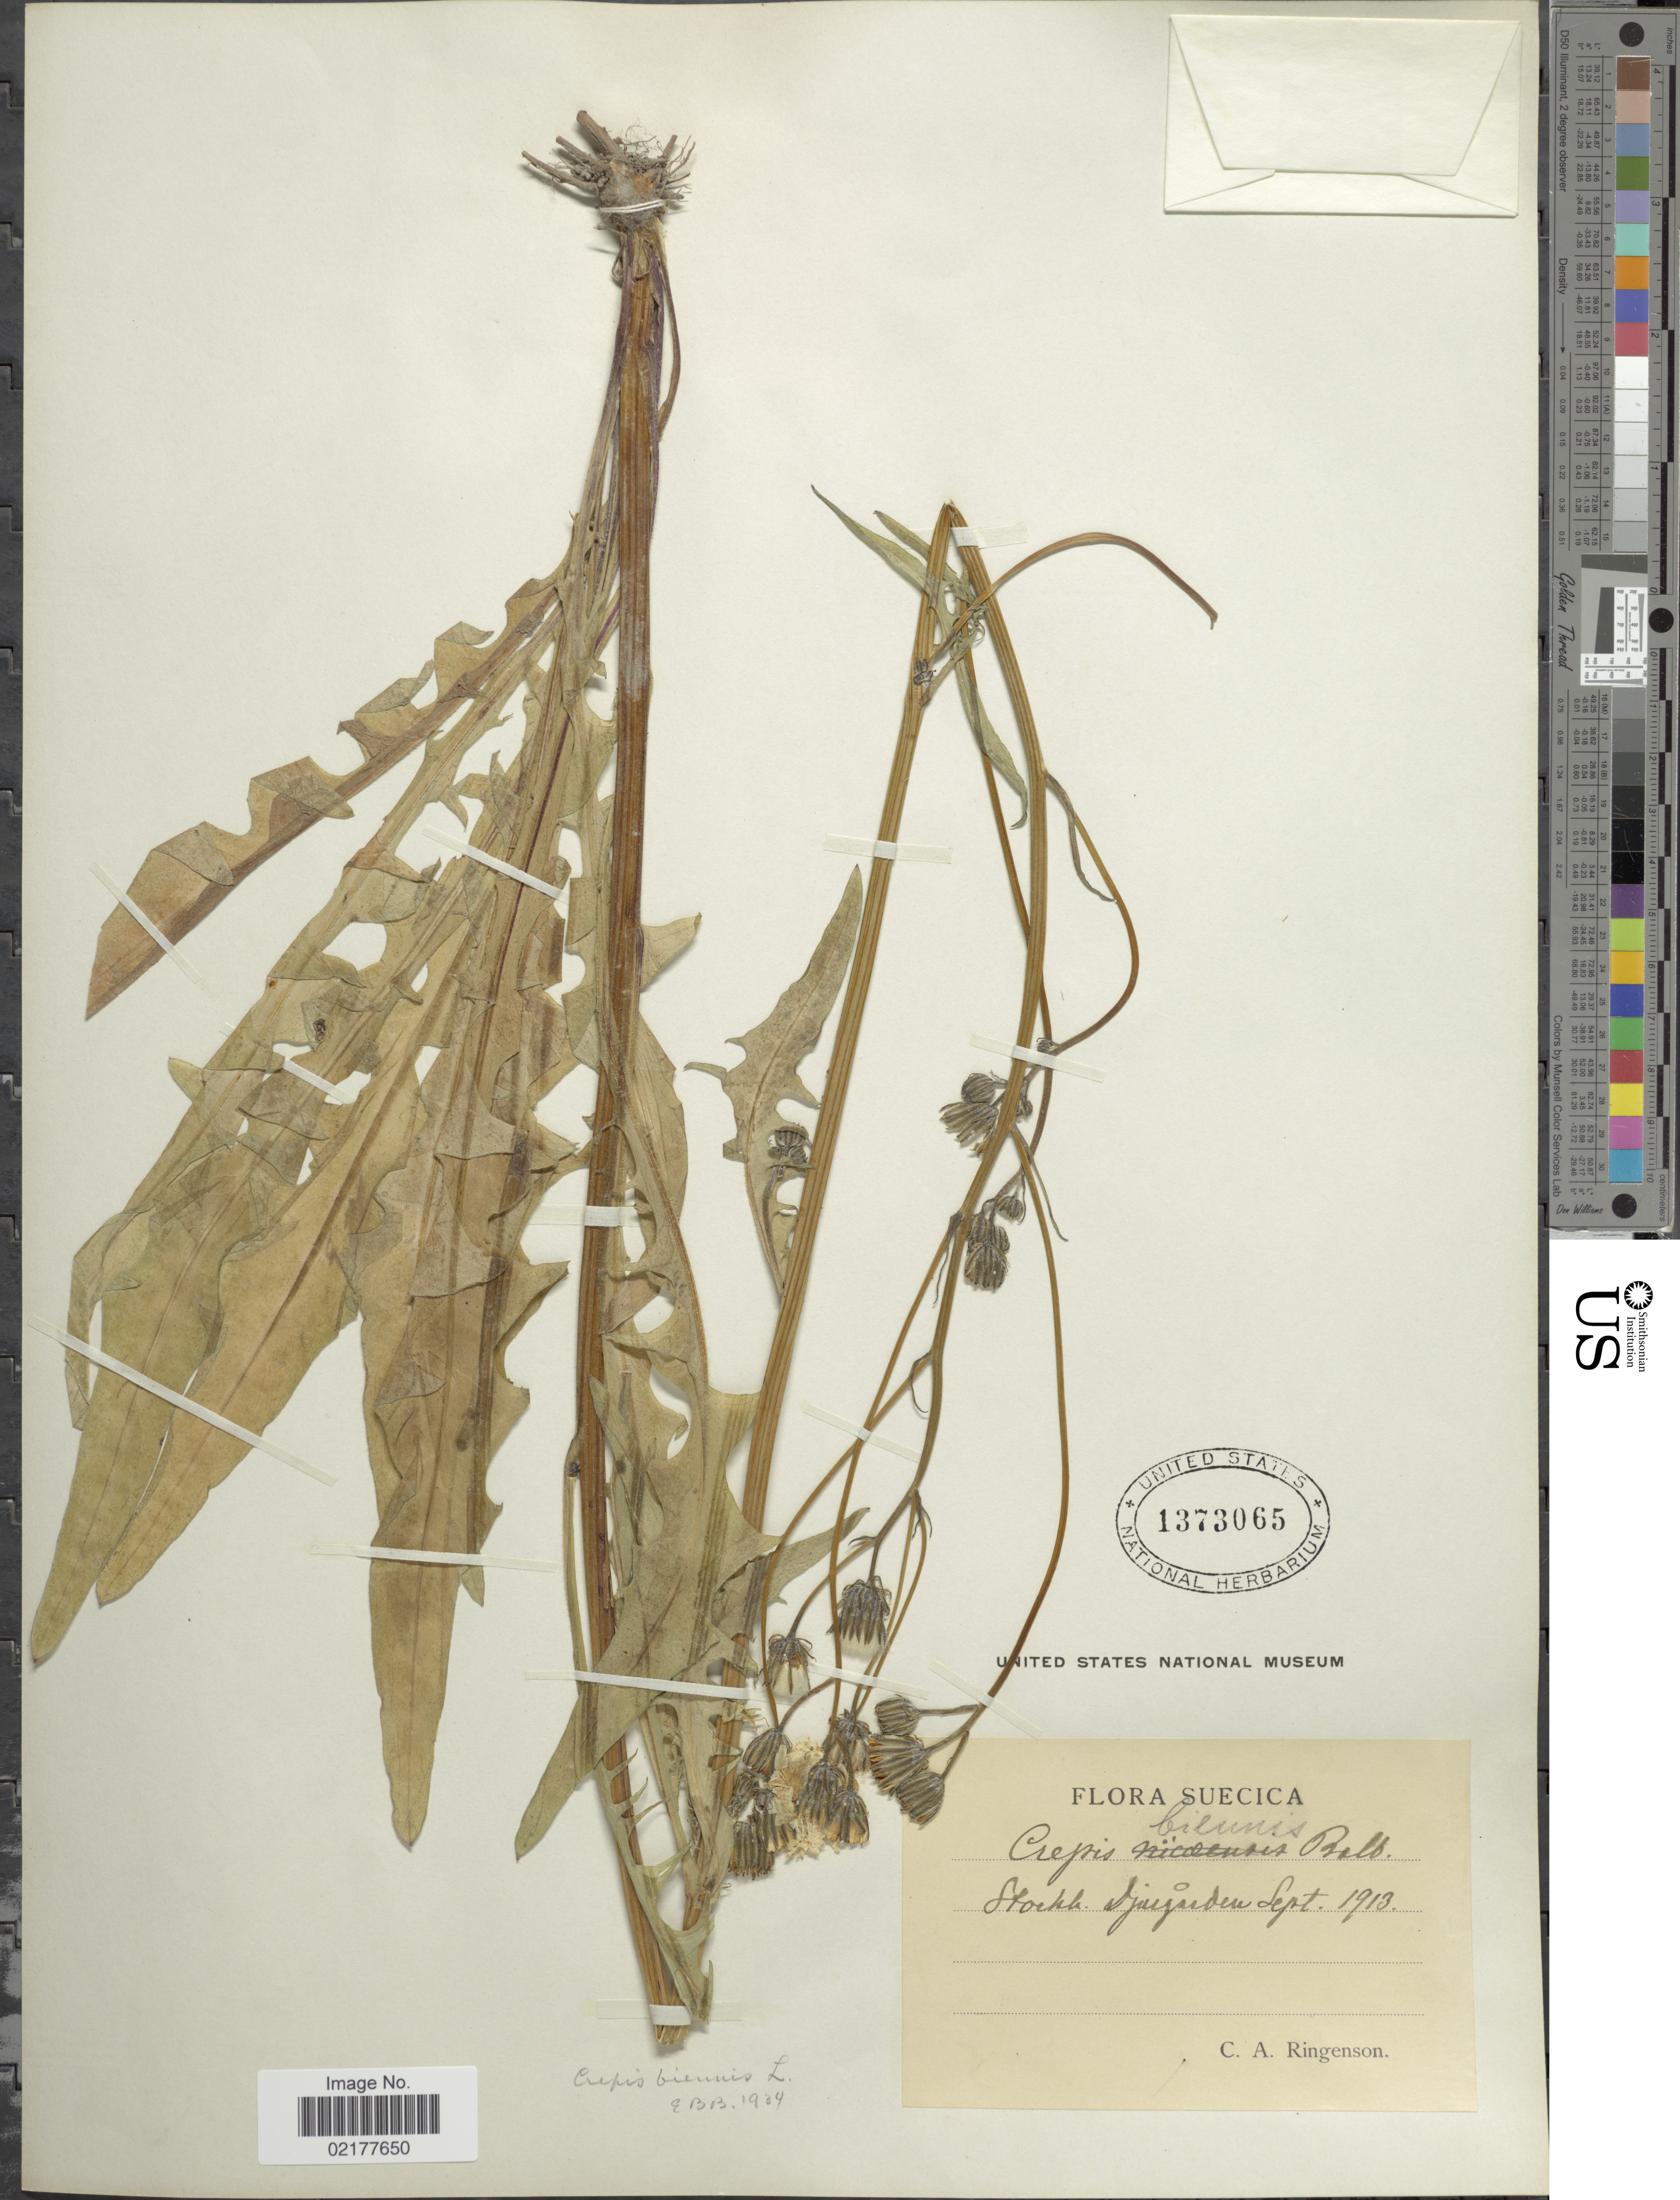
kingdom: Plantae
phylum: Tracheophyta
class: Magnoliopsida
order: Asterales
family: Asteraceae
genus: Crepis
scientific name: Crepis biennis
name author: L.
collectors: C. Ringenson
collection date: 1913-09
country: Sweden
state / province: Stockholm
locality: Stockh. Djurgården.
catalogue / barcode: US 1373065